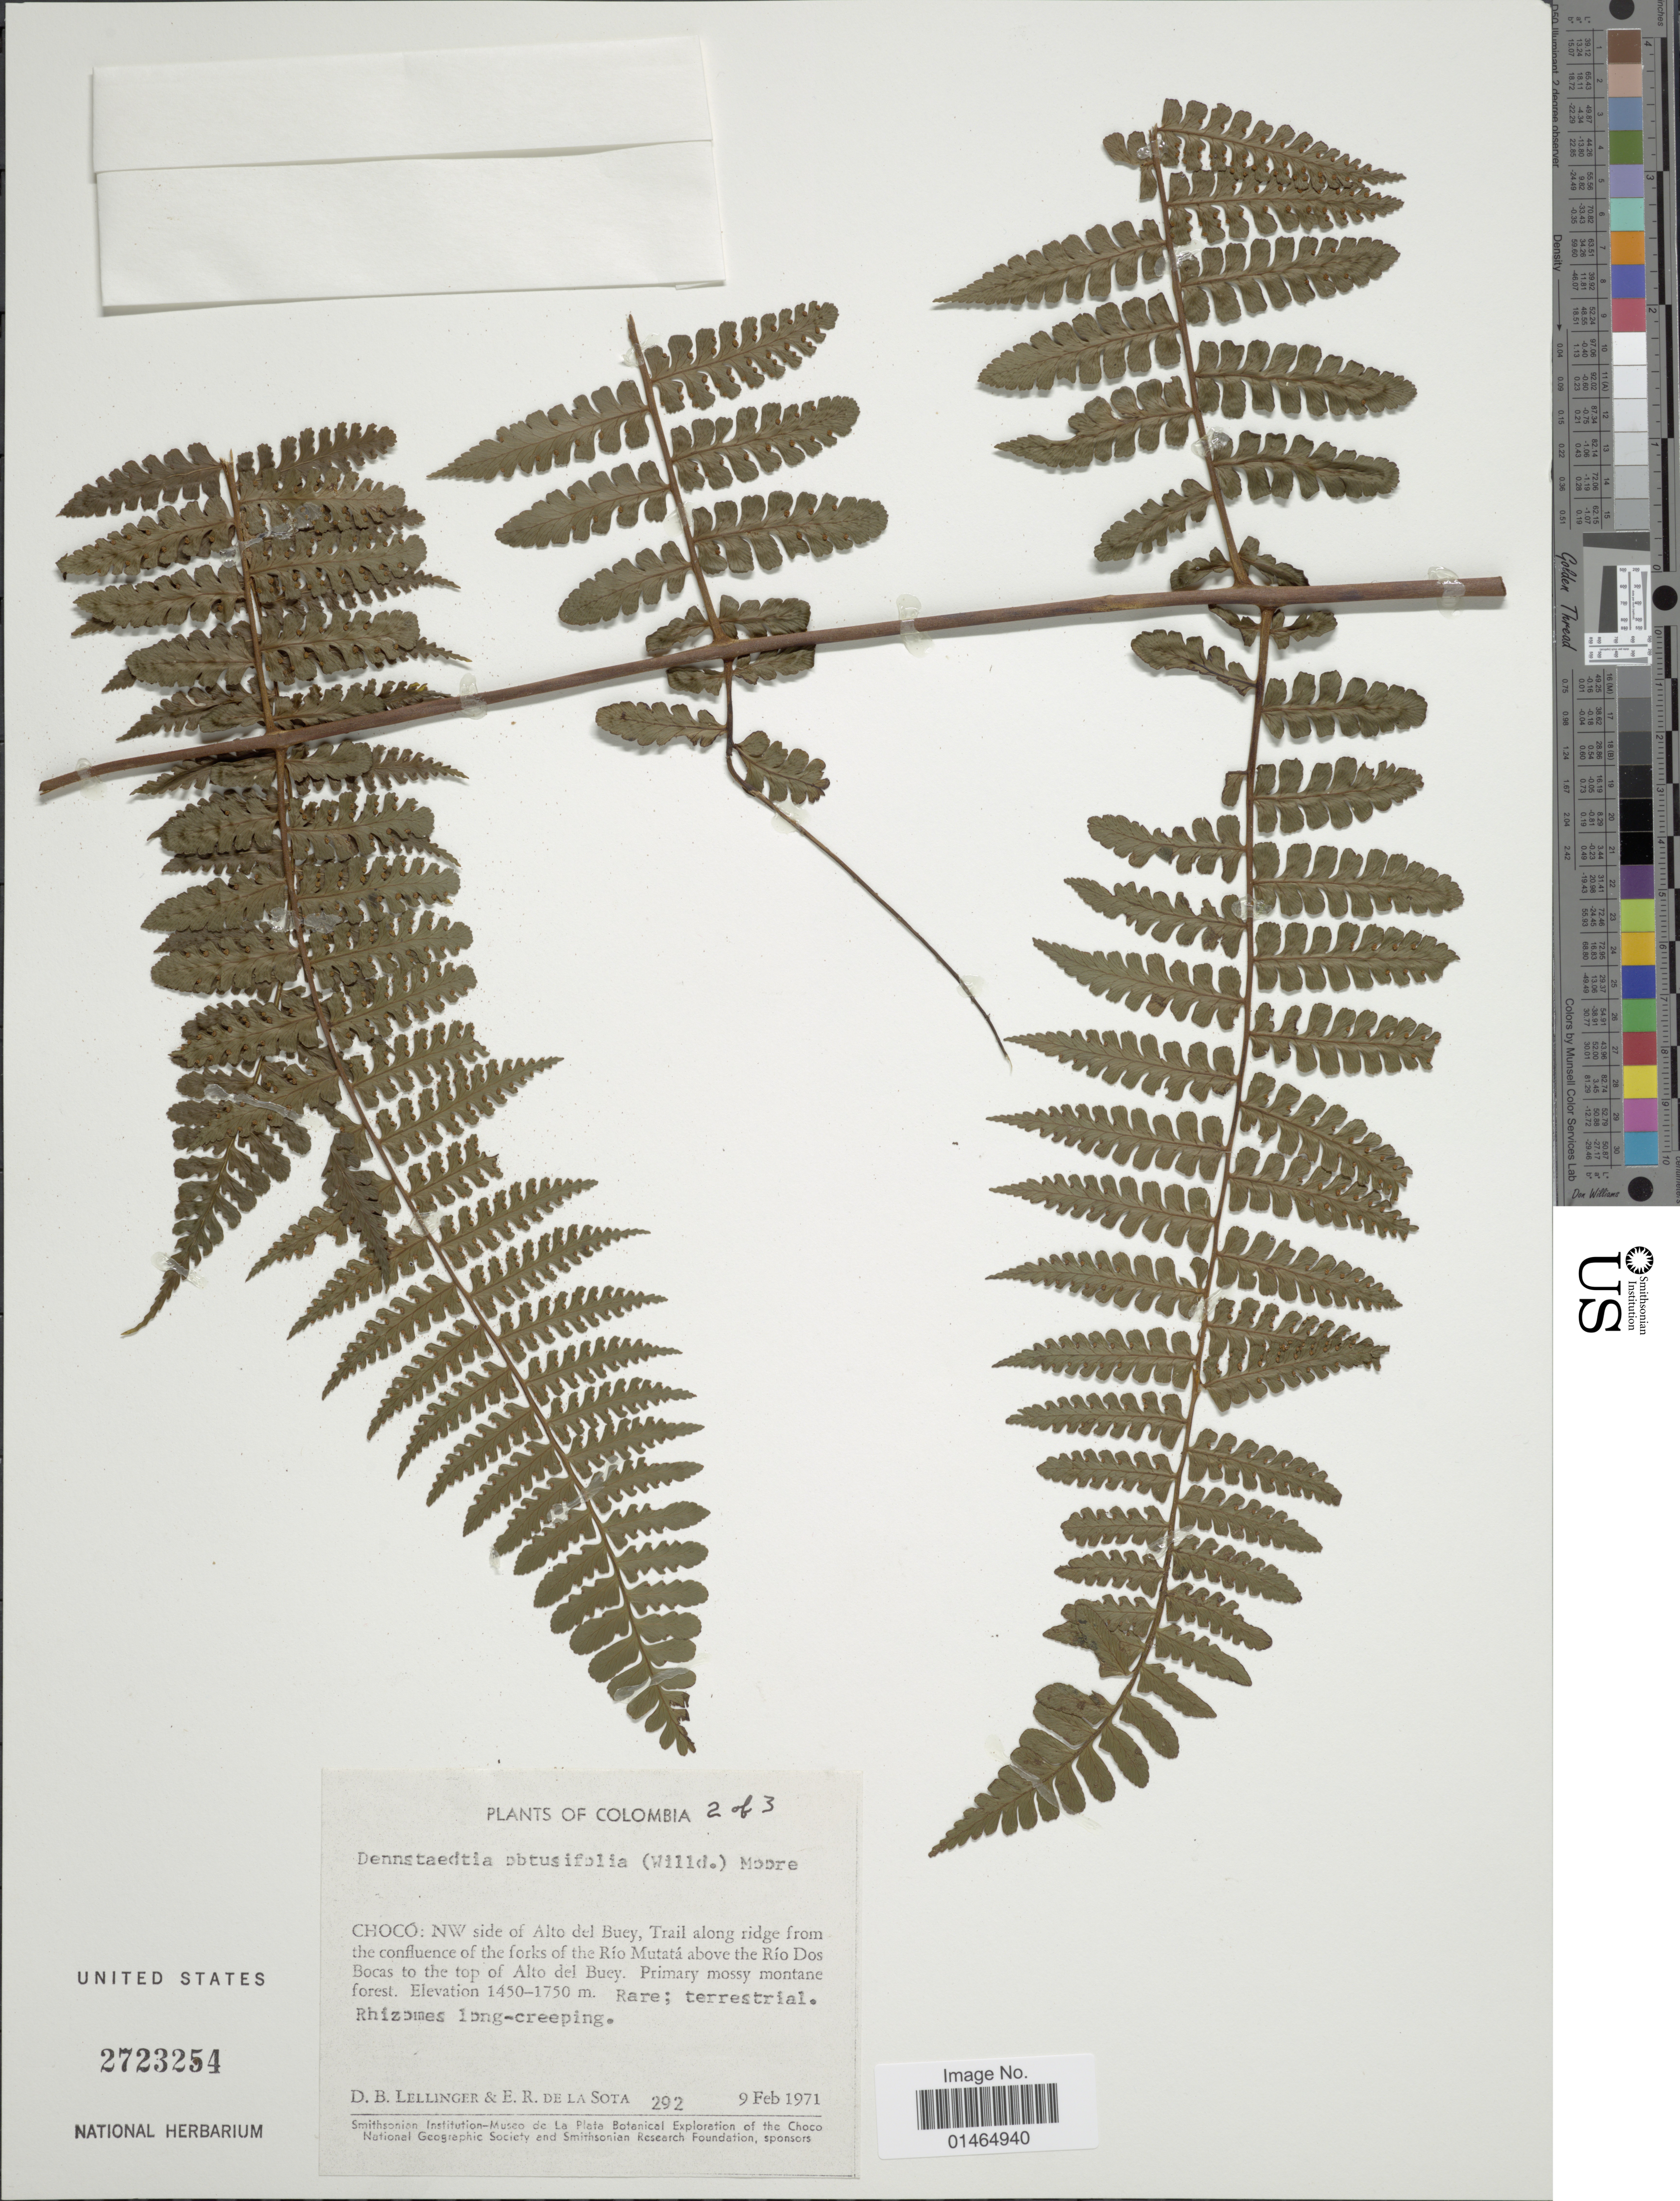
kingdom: Plantae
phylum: Tracheophyta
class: Polypodiopsida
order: Polypodiales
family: Dennstaedtiaceae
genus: Dennstaedtia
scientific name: Dennstaedtia obtusifolia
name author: (Willd.) T. Moore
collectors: D. B. Lellinger & E. R. de la Sota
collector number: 292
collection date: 1971-02-09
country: Colombia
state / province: Chocó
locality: NW side of Alto del Buey, Trail along ridge from the confluence of the forks of the Río Mutatá above Río Dos Bocas to the top of Alto del Buey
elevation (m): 1450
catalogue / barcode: US 2723254